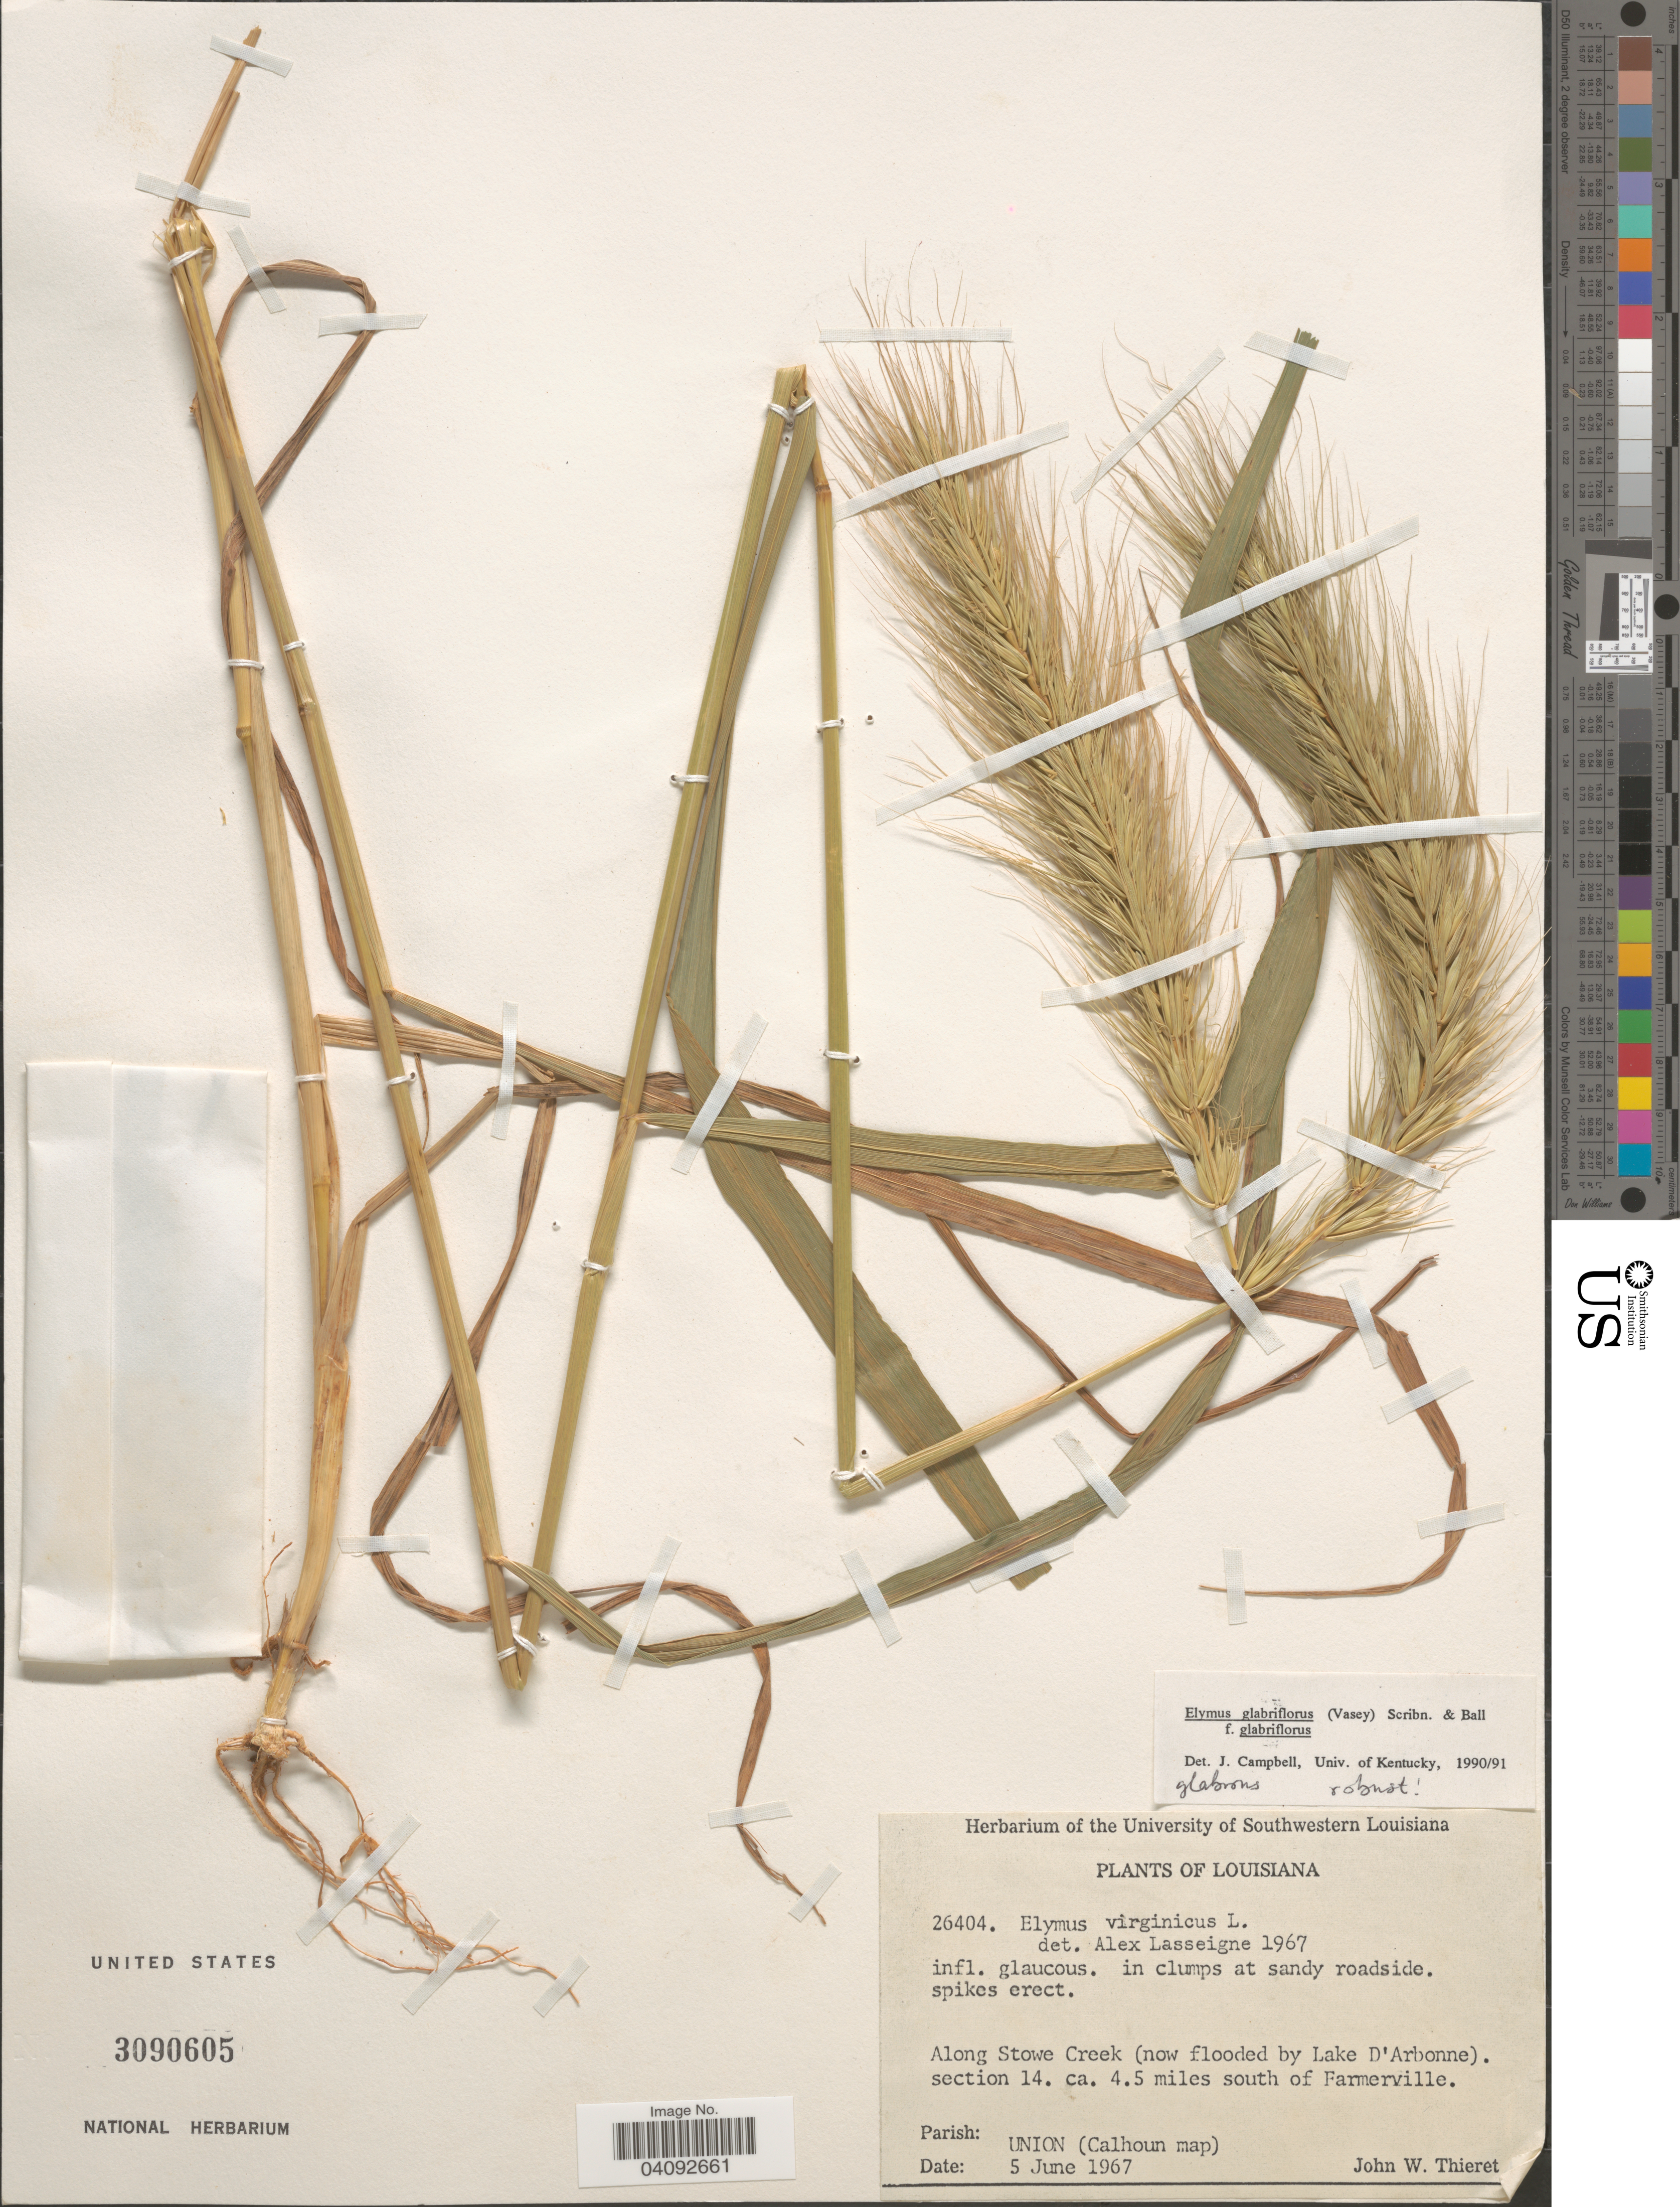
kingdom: Plantae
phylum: Tracheophyta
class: Liliopsida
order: Poales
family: Poaceae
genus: Elymus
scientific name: Elymus glabriflorus var. glabriflorus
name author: (Vasey ex L.H. Dewey) Scribn. & C.R. Ball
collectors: J. W. Thieret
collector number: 26404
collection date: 1967-06-05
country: United States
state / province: Louisiana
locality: In clumps at sandy roadside. Along Stow Creek (now flooded by Lake D'Arbonne). Section 14. ca. 4.5 miles south of Farmerville. Parish: Union (Calhoun map).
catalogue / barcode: US 3090605